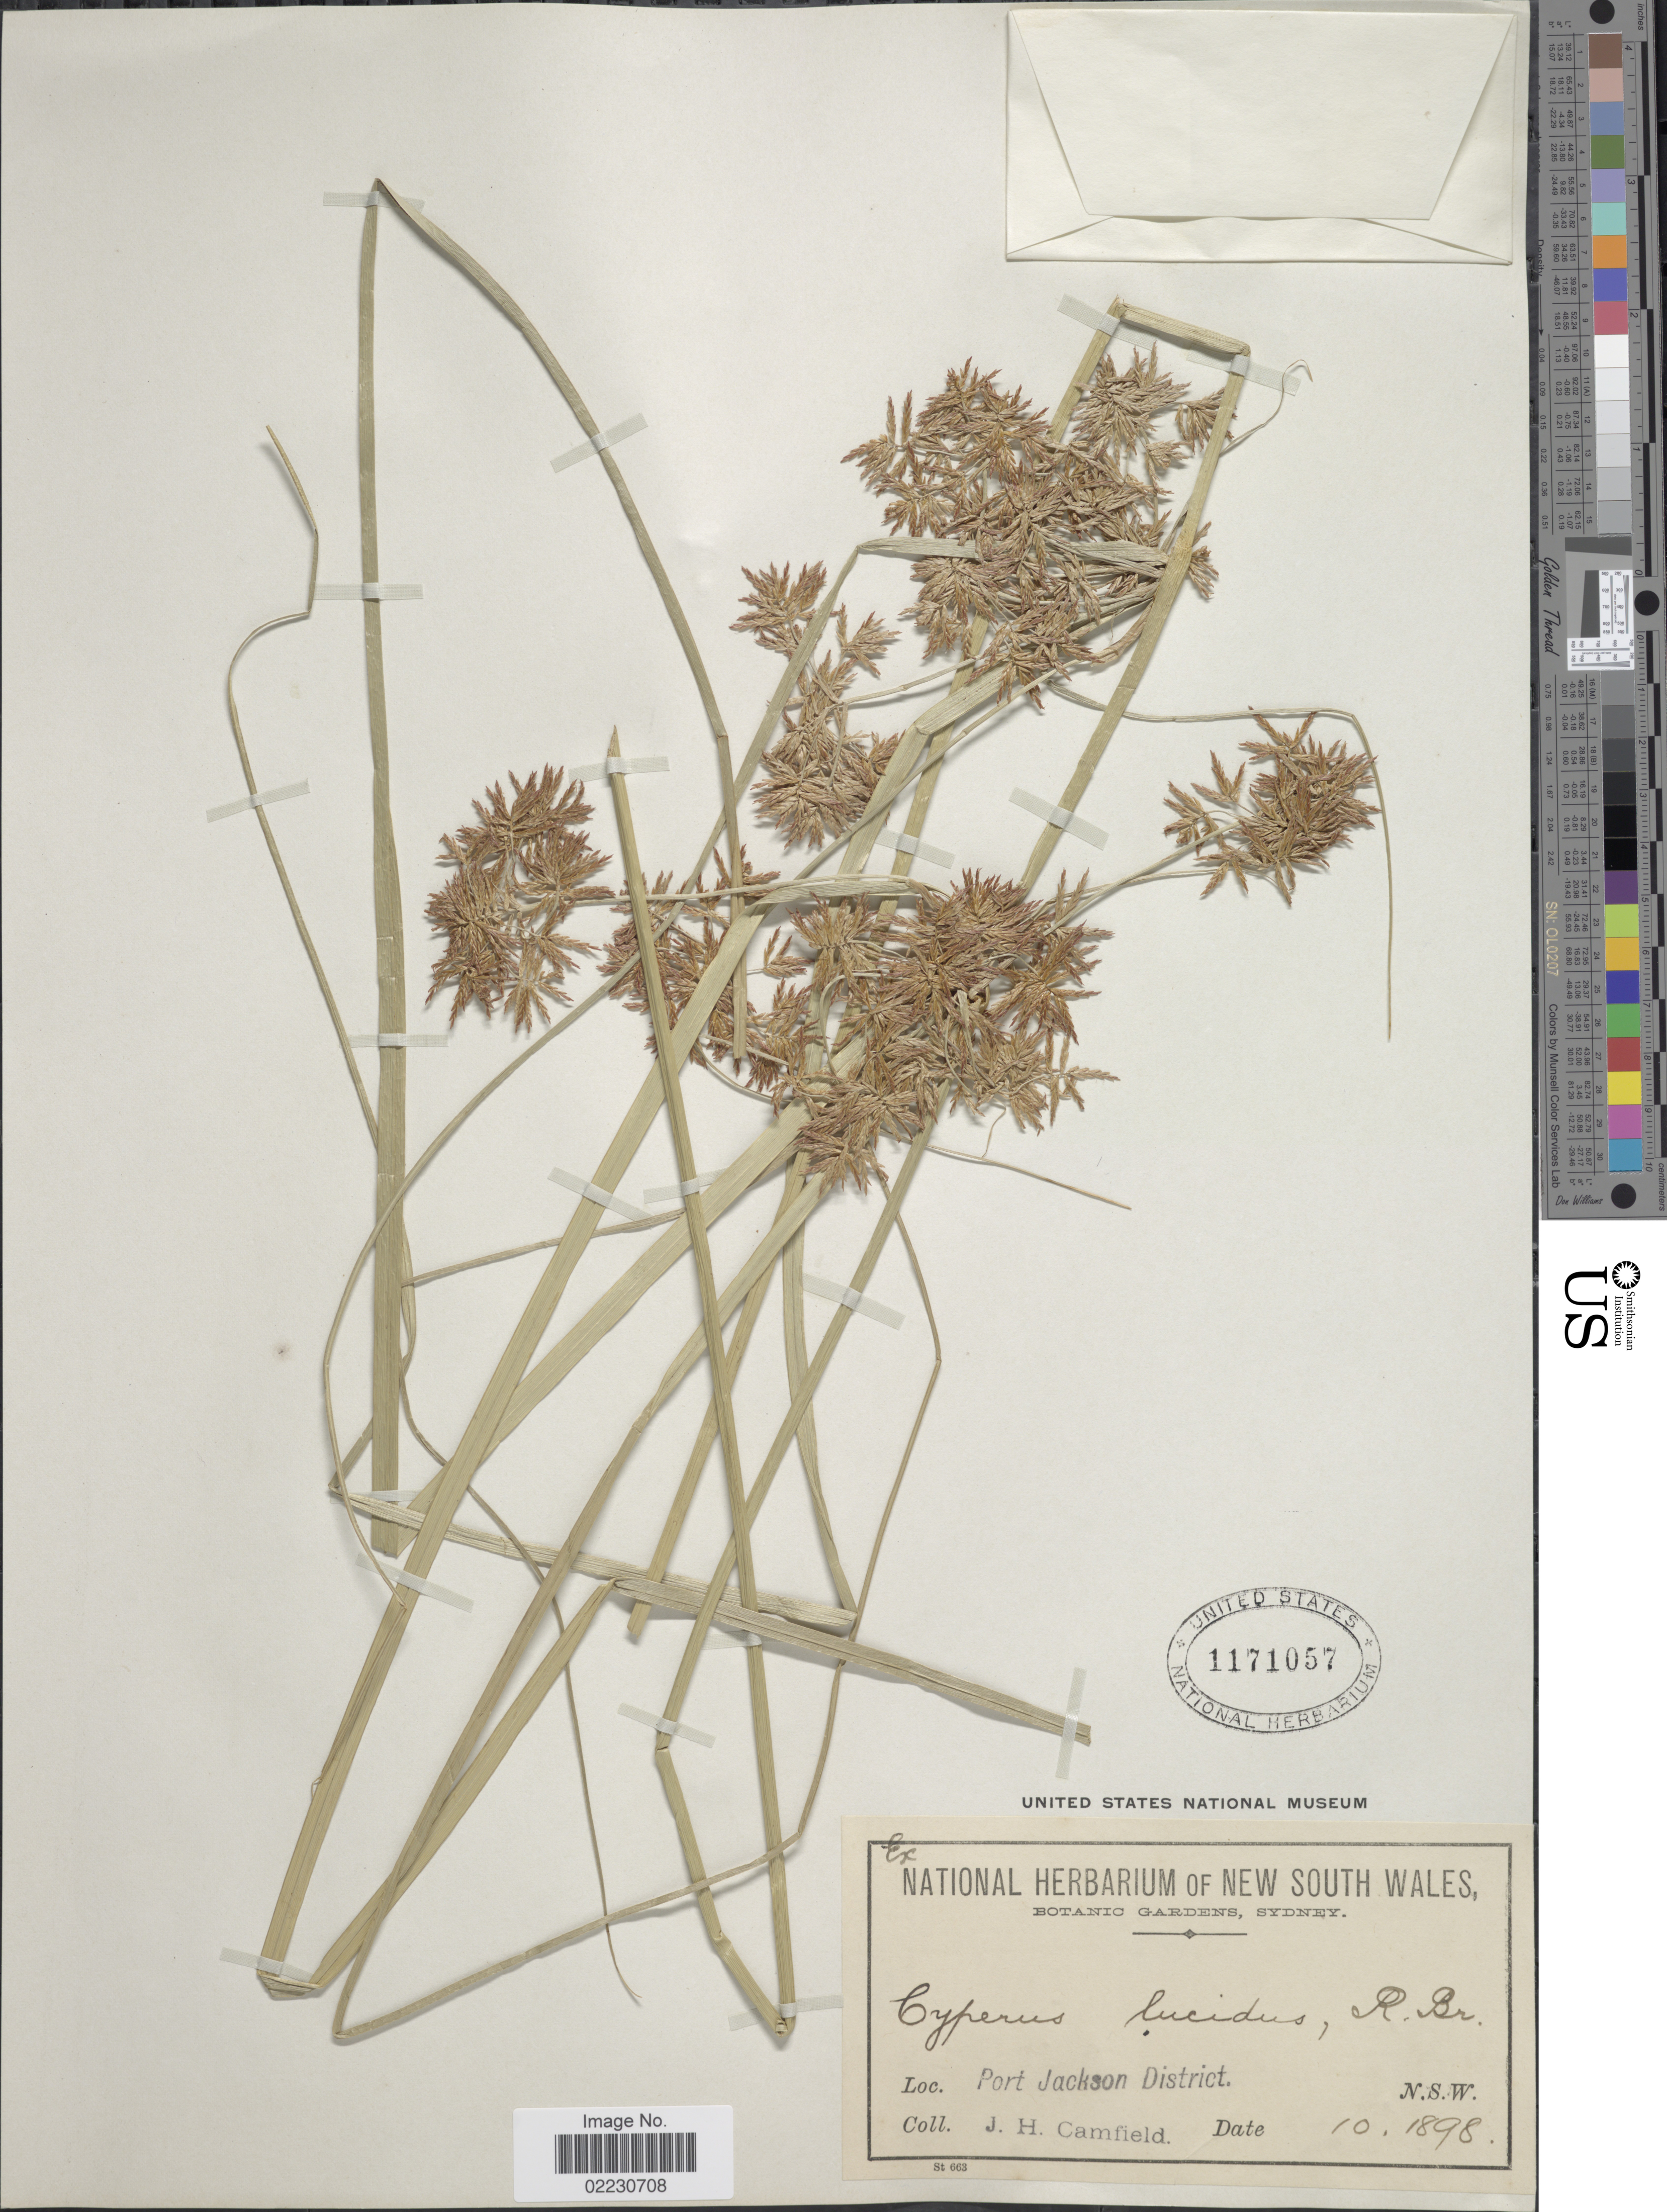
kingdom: Plantae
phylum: Tracheophyta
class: Liliopsida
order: Poales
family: Cyperaceae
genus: Cyperus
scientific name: Cyperus lucidus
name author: R. Br.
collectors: J. Camfield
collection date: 1898-10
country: Australia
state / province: New South Wales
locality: Port Jackson District. N.S.W.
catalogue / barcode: US 1171057